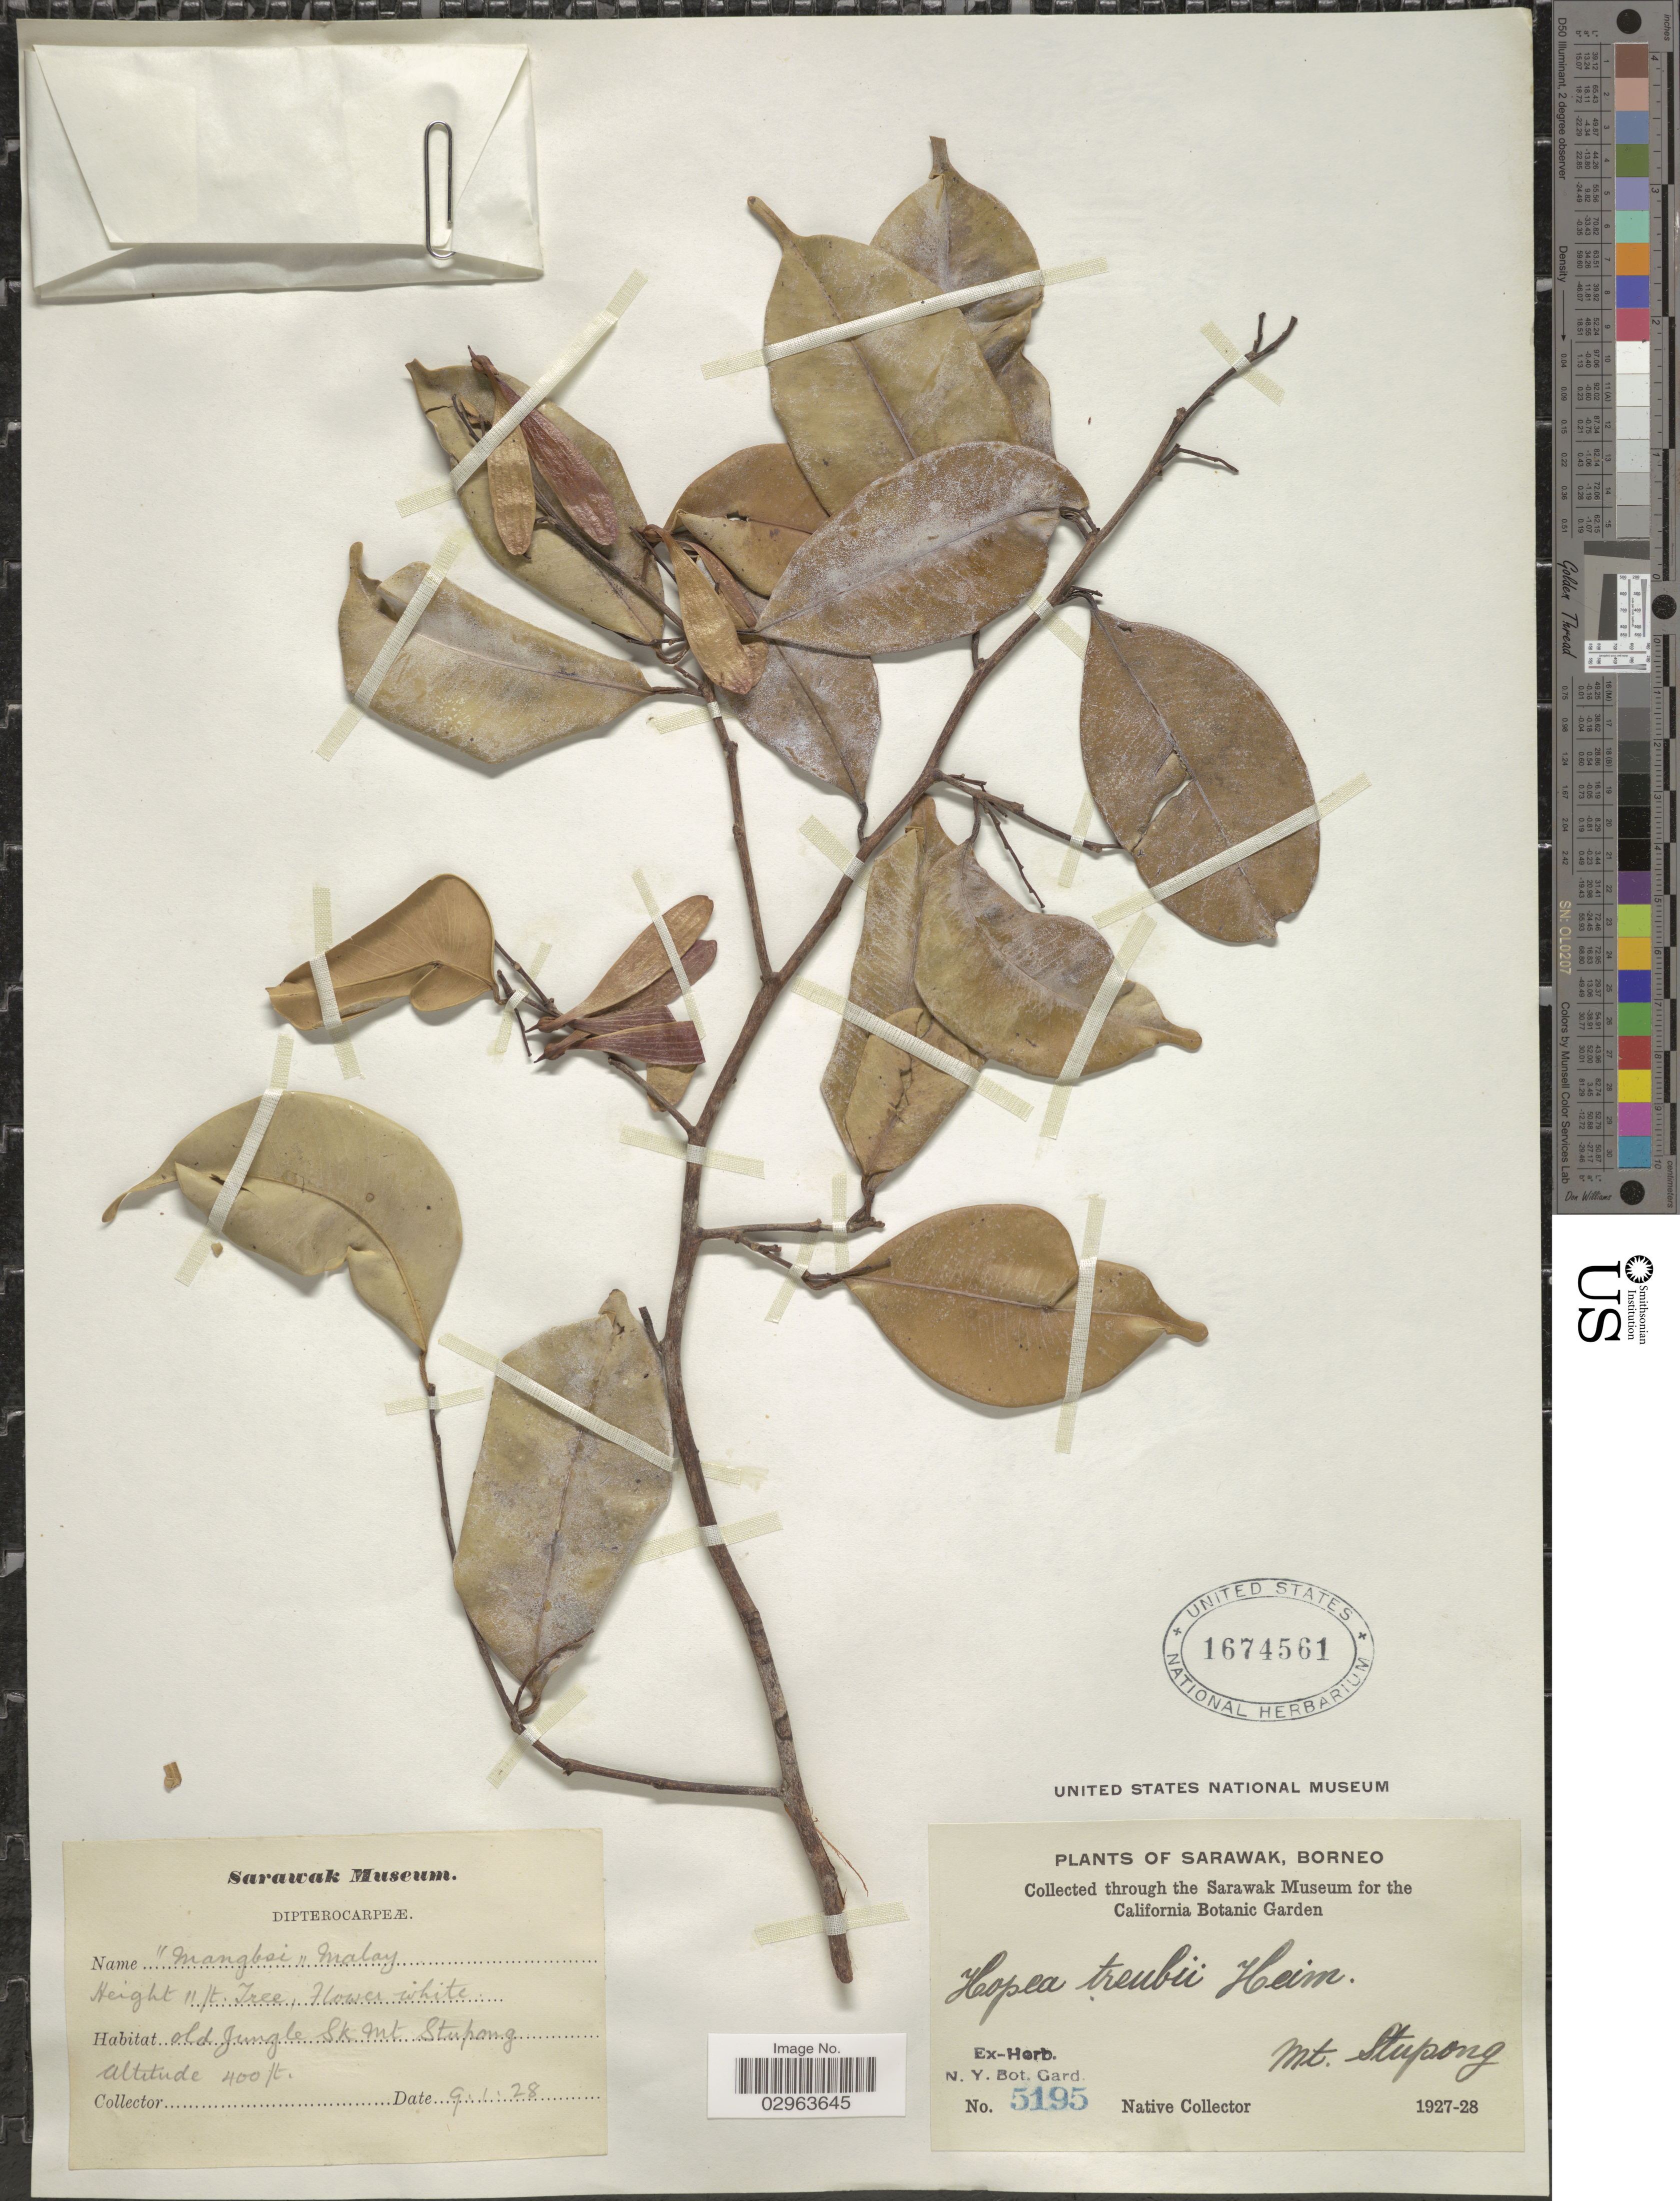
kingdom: Plantae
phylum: Tracheophyta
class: Magnoliopsida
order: Malvales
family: Dipterocarpaceae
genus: Hopea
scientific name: Hopea treubii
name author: F. Heim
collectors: Native collector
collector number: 5195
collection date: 1928-01-09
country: Malaysia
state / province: Sarawak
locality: Borneo. Old Jungle Sk. Mt. Stupong.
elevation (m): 122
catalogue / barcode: US 1674561